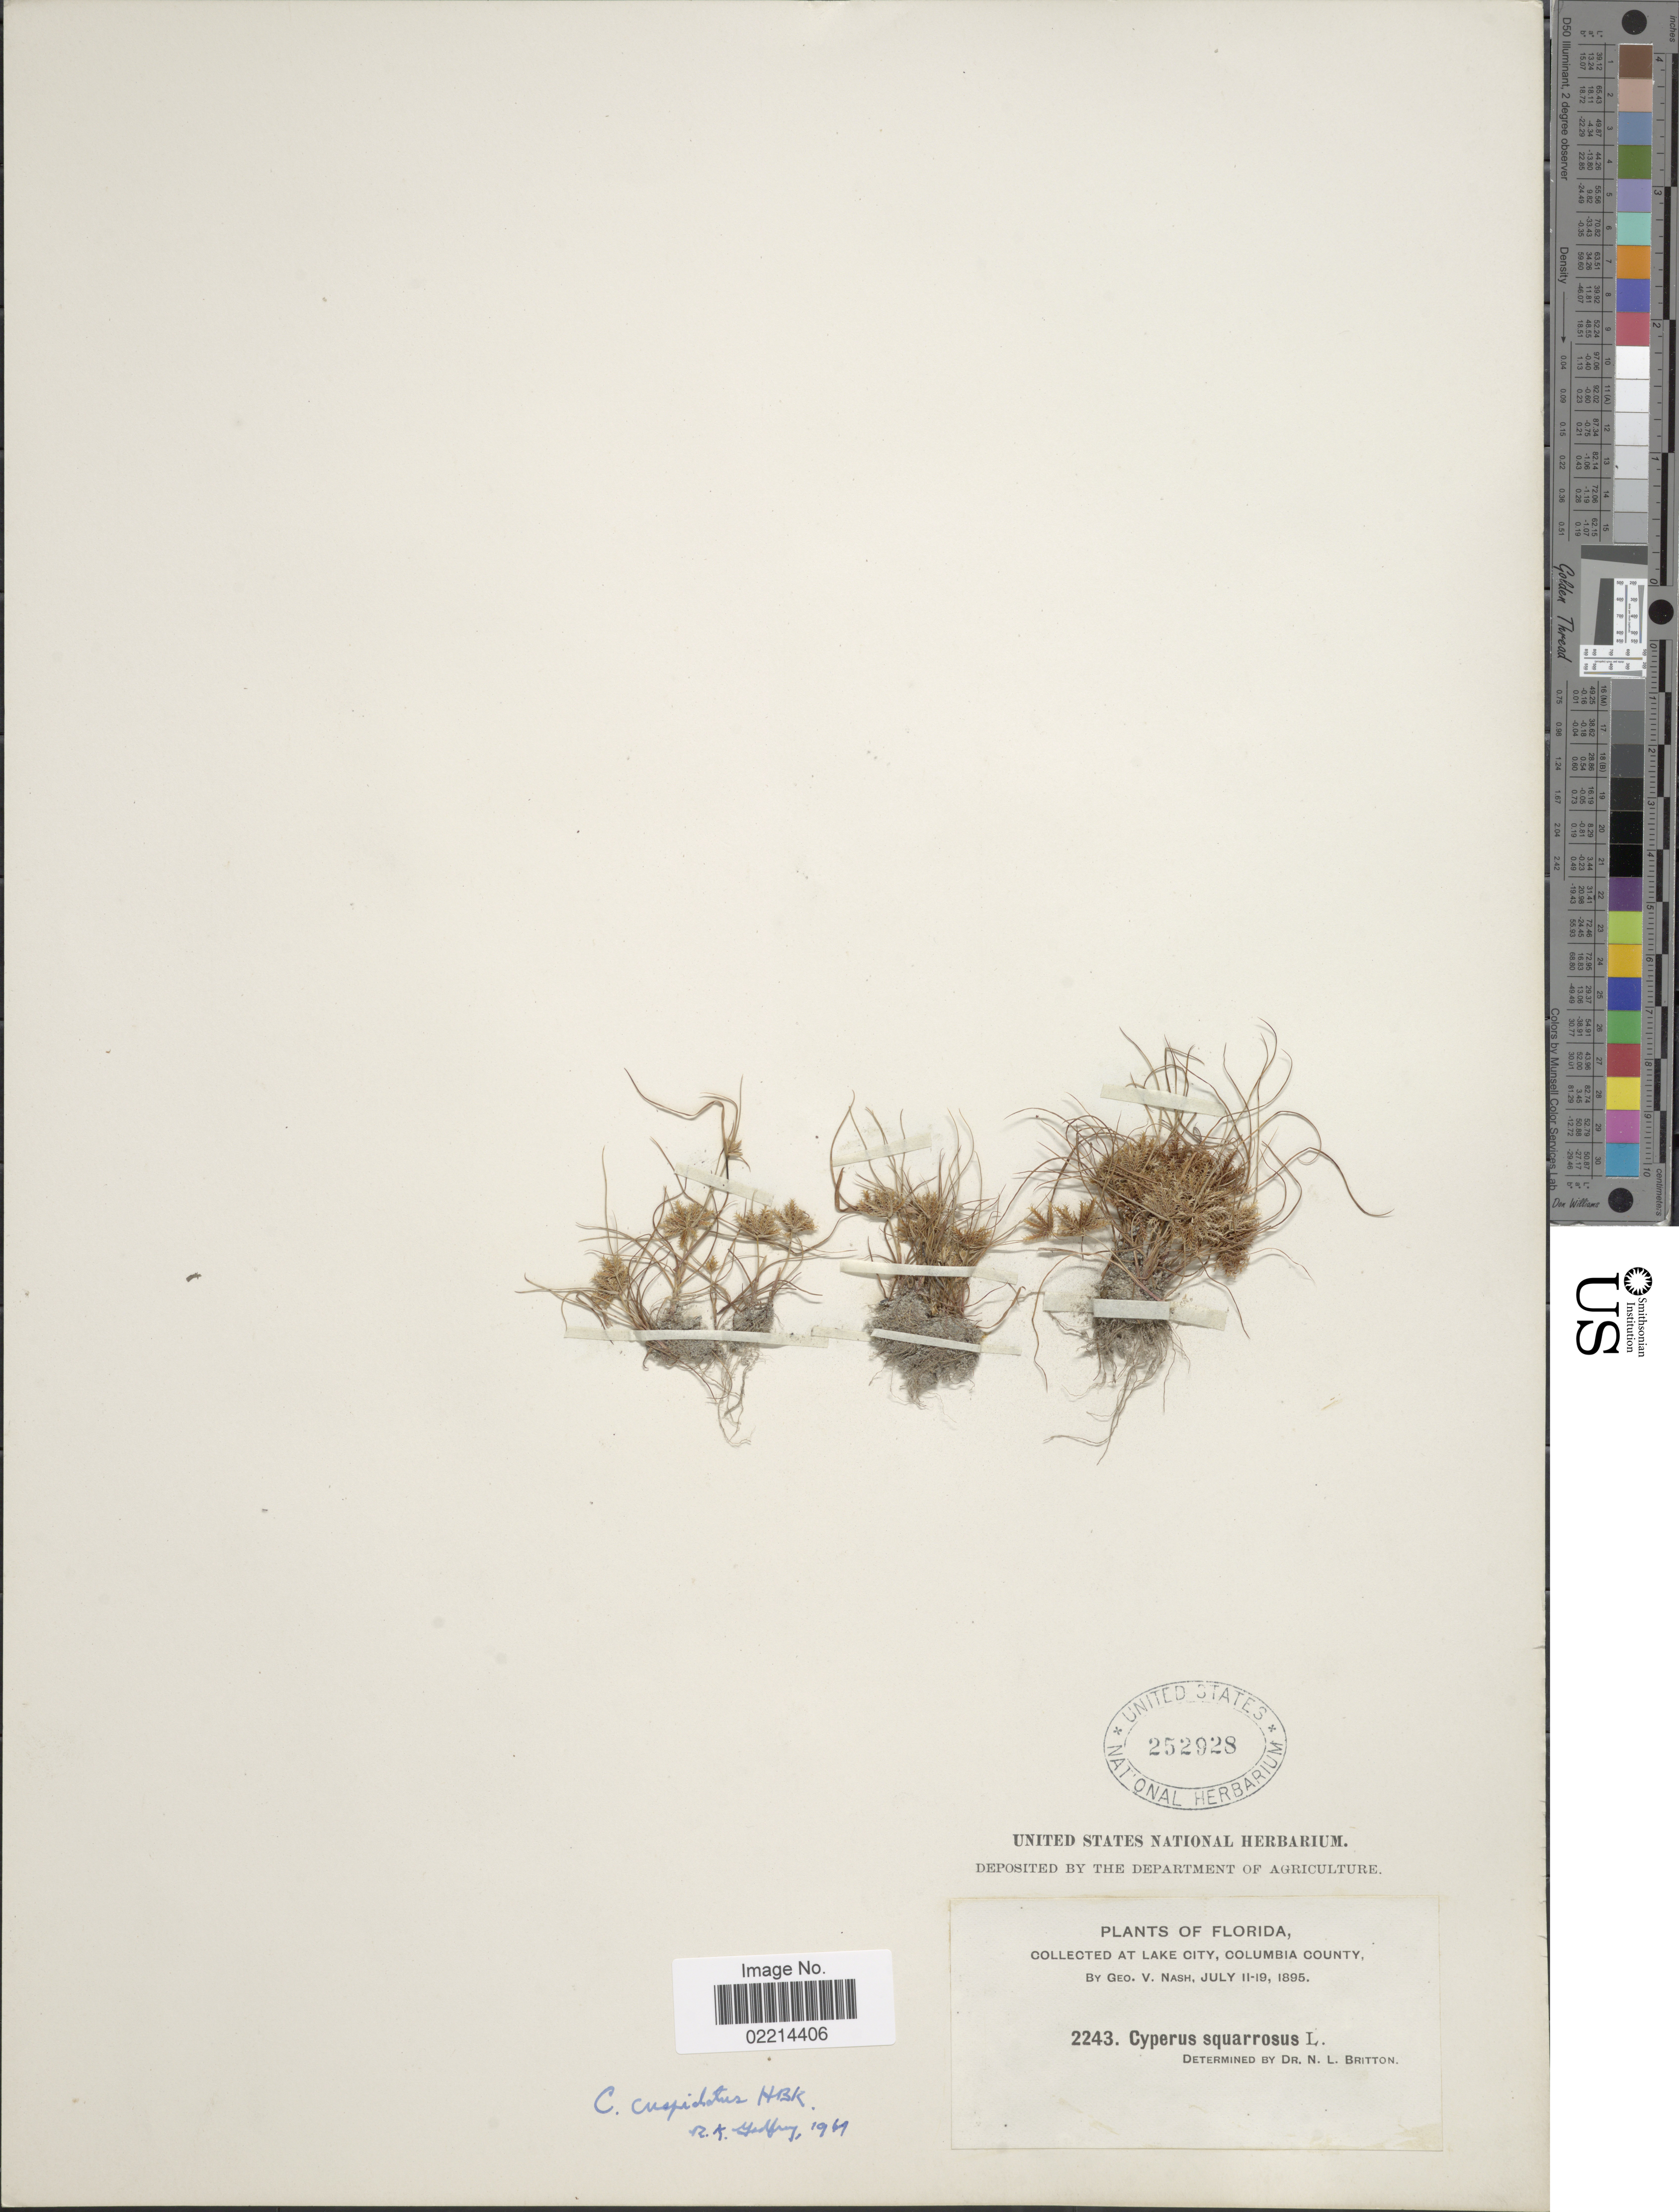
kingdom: Plantae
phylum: Tracheophyta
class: Liliopsida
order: Poales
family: Cyperaceae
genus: Cyperus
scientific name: Cyperus cuspidatus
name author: Kunth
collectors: G. V. Nash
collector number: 2243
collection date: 1895-07-11/1895-07-19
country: United States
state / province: Florida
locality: Lake City, Columbia County.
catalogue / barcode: US 252928